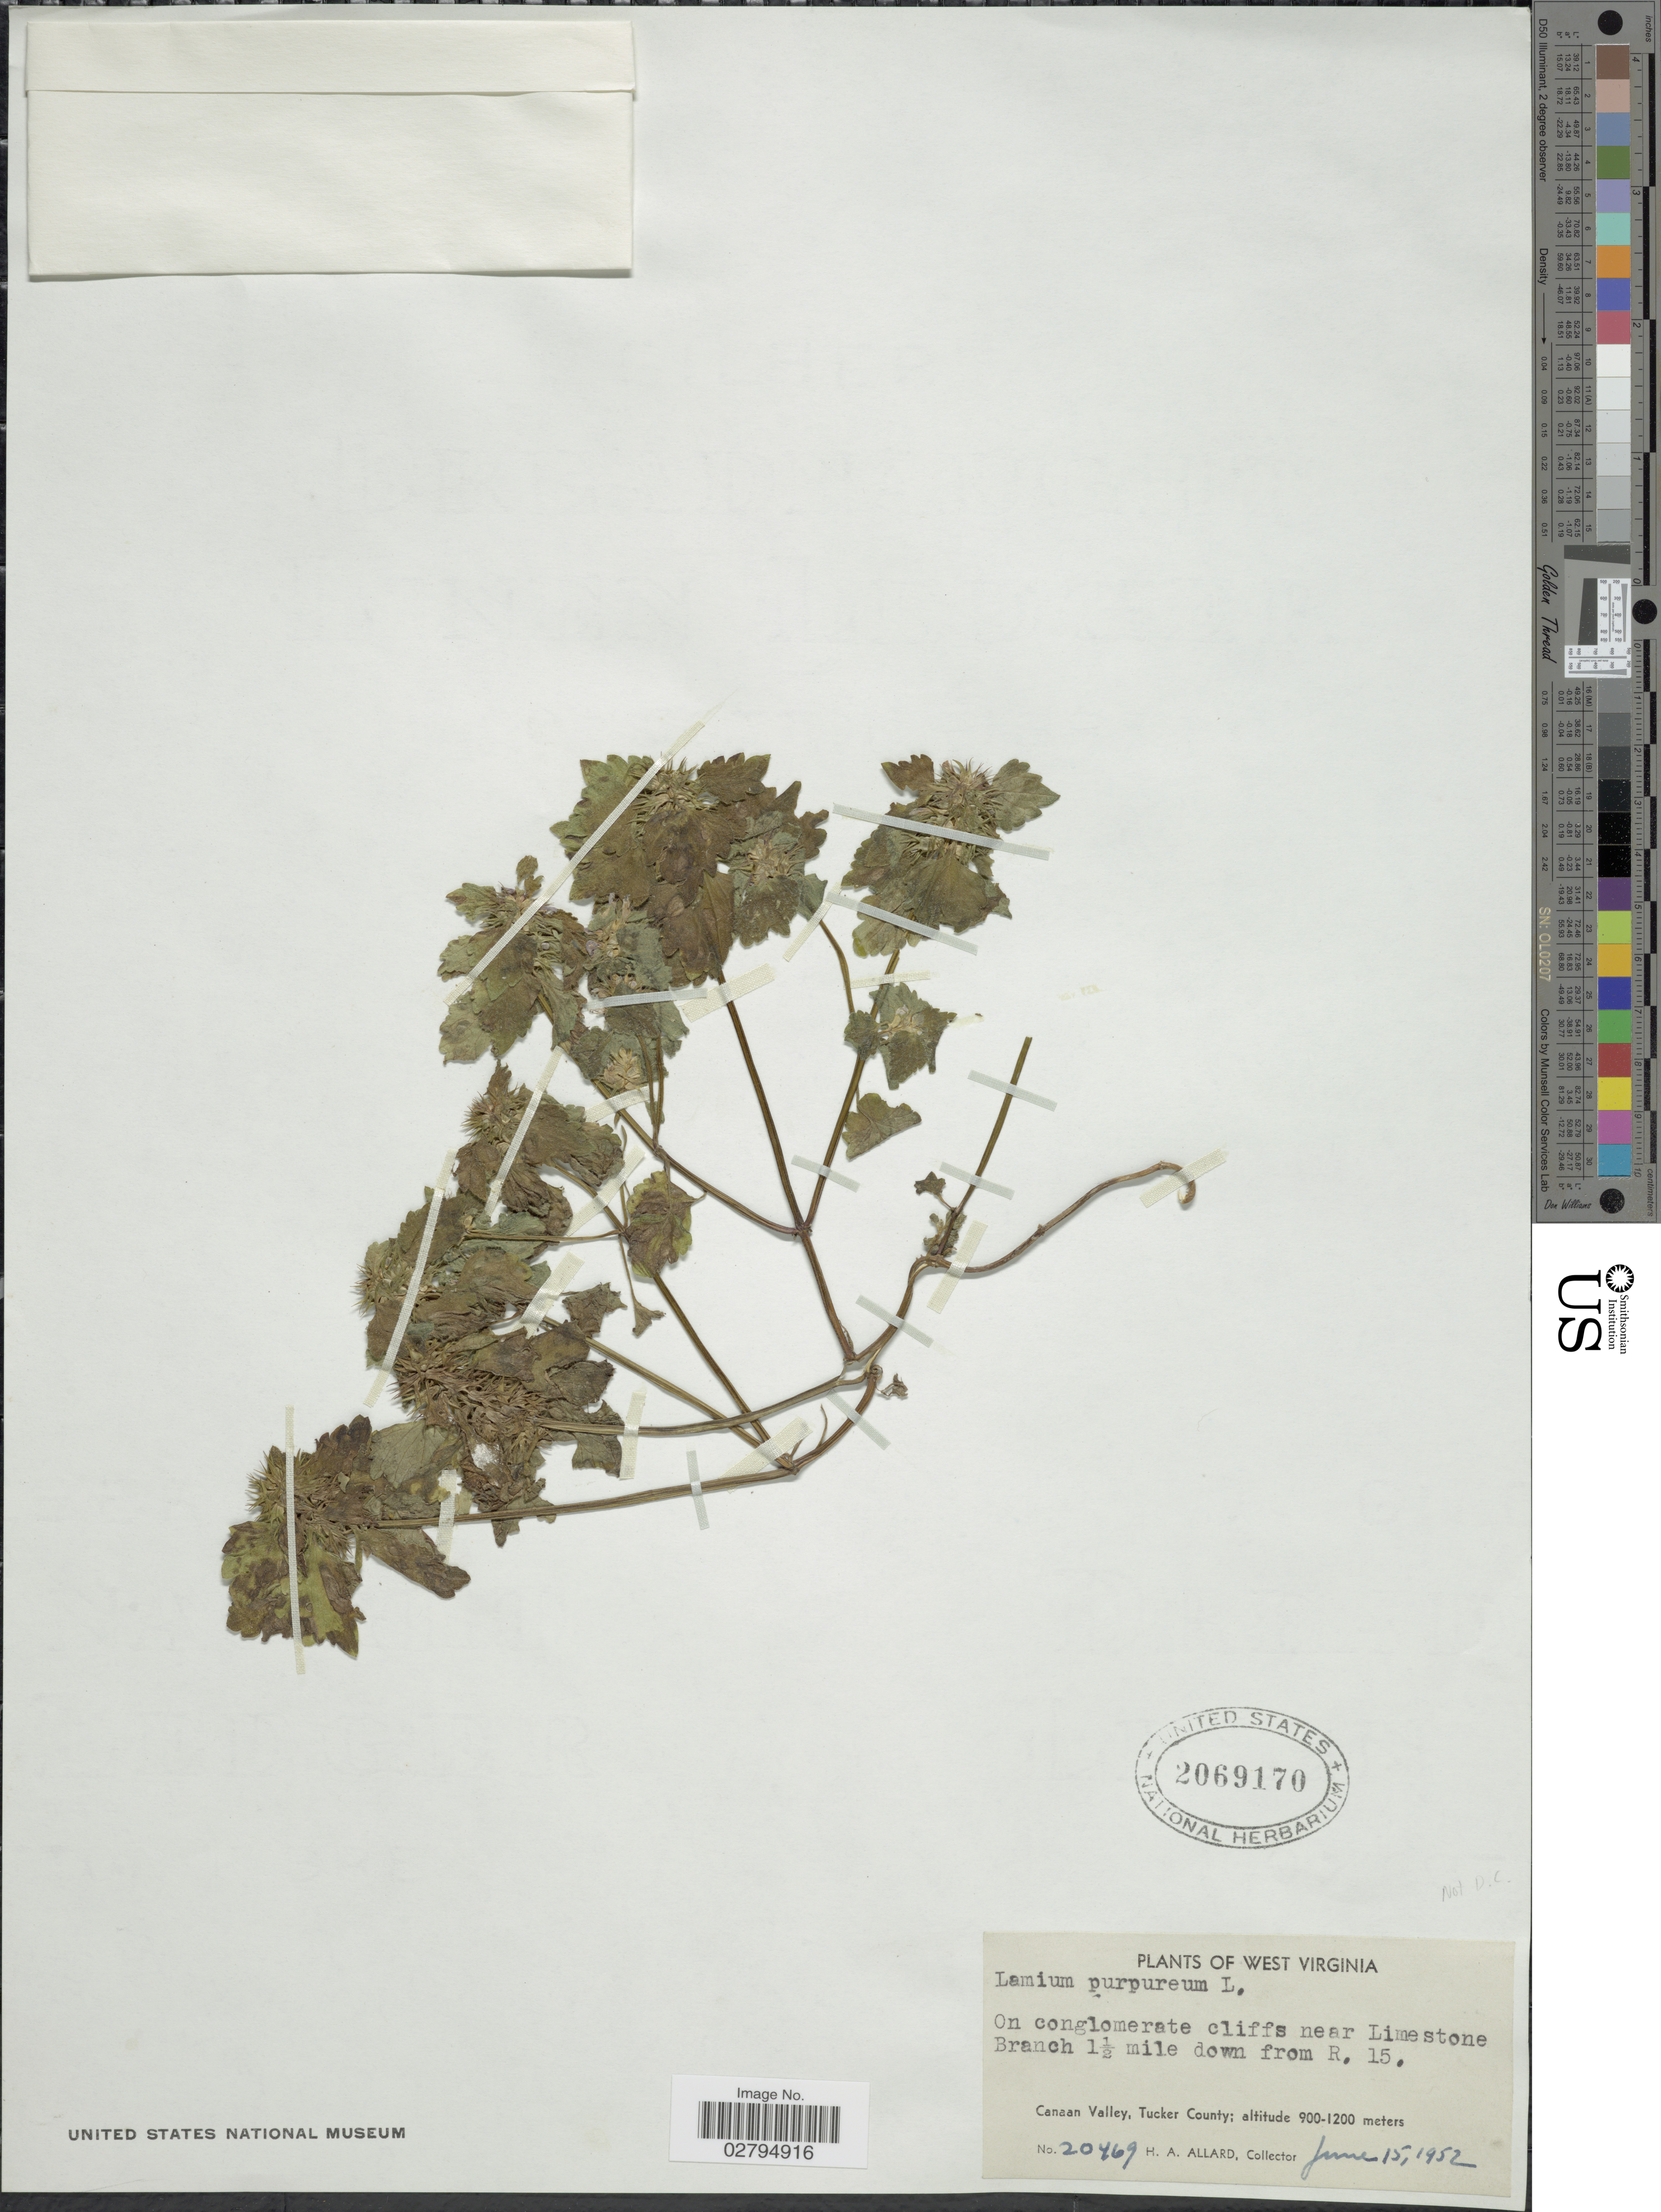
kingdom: Plantae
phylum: Tracheophyta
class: Magnoliopsida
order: Lamiales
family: Lamiaceae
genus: Lamium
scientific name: Lamium purpureum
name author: L.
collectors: H. A. Allard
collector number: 20469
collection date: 1952-06-15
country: United States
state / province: West Virginia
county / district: Tucker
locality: On conglomerate cliffs near Limestone Branch 1½ mile down from R. 15. Canaan Valley, Tucker County.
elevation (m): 900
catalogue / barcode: US 2069170